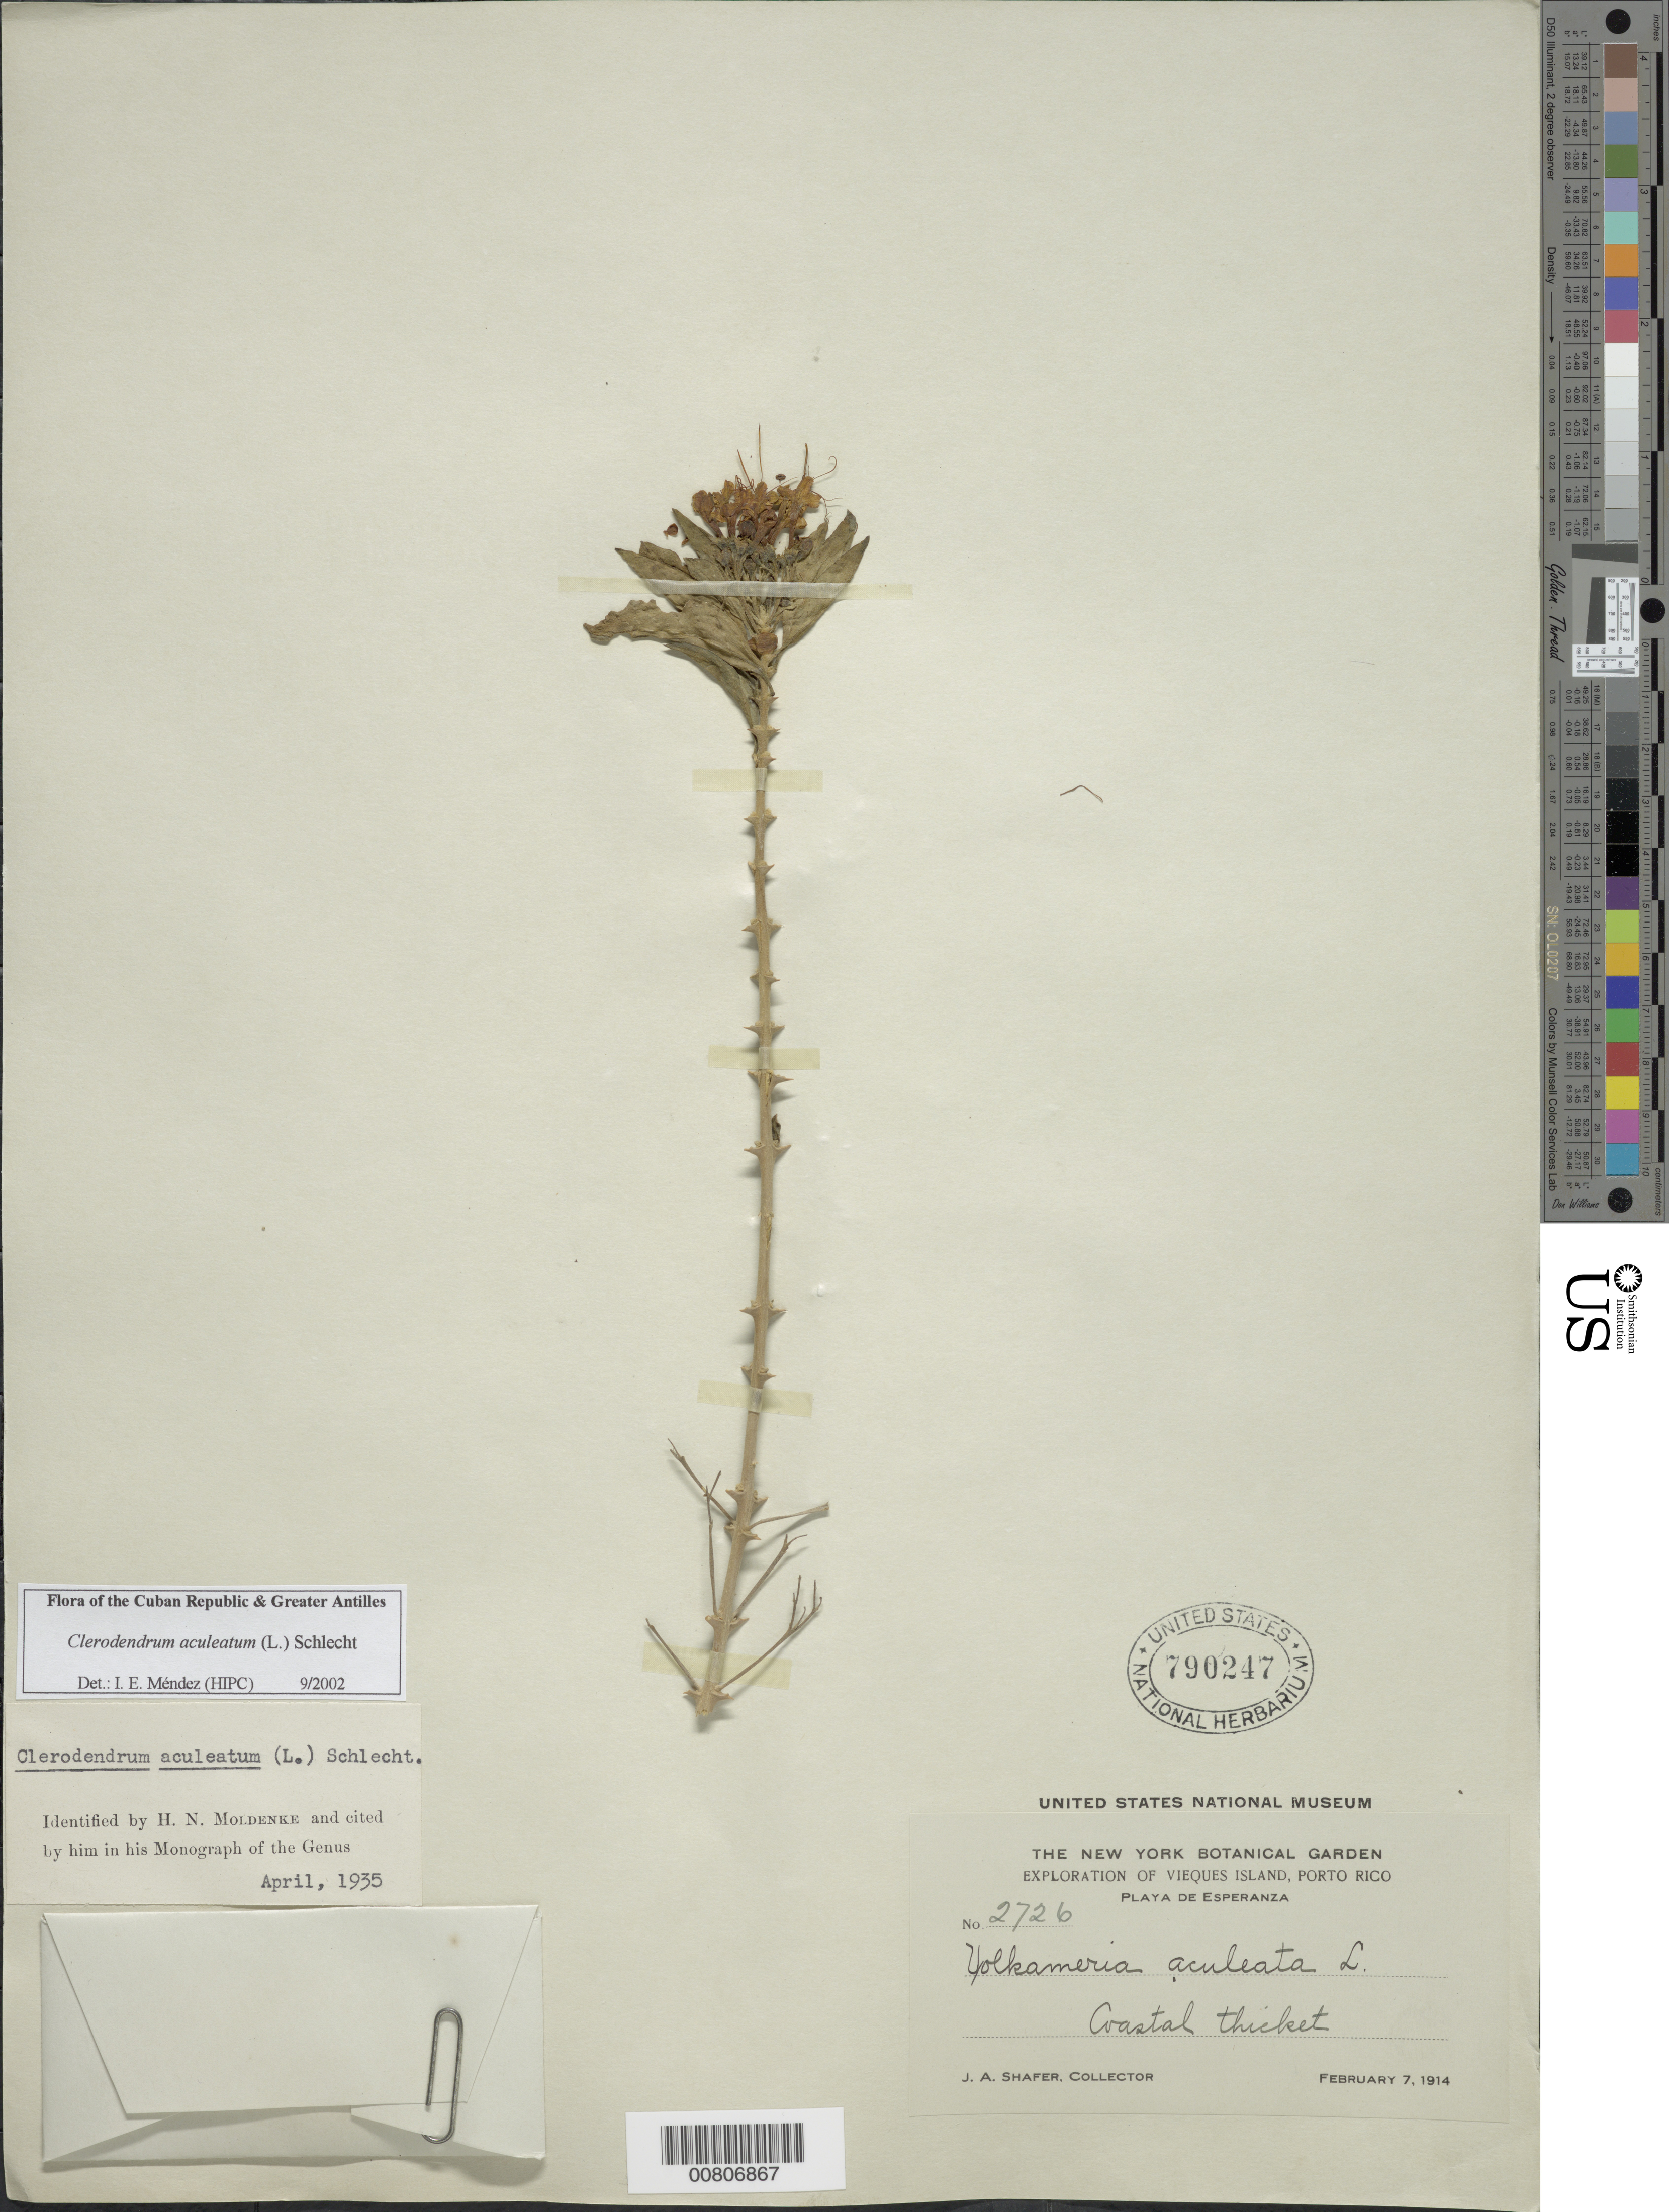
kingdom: Plantae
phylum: Tracheophyta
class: Magnoliopsida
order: Lamiales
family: Lamiaceae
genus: Clerodendrum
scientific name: Clerodendrum aculeatum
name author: (L.) Schltdl.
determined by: Méndez, Isidro E., (HIPC)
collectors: J. A. Shafer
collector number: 2726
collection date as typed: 07 Feb 1914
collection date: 1914-02-07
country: Puerto Rico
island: Vieques I.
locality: Playa de Esperanza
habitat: Coastal thicket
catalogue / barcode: US 790247